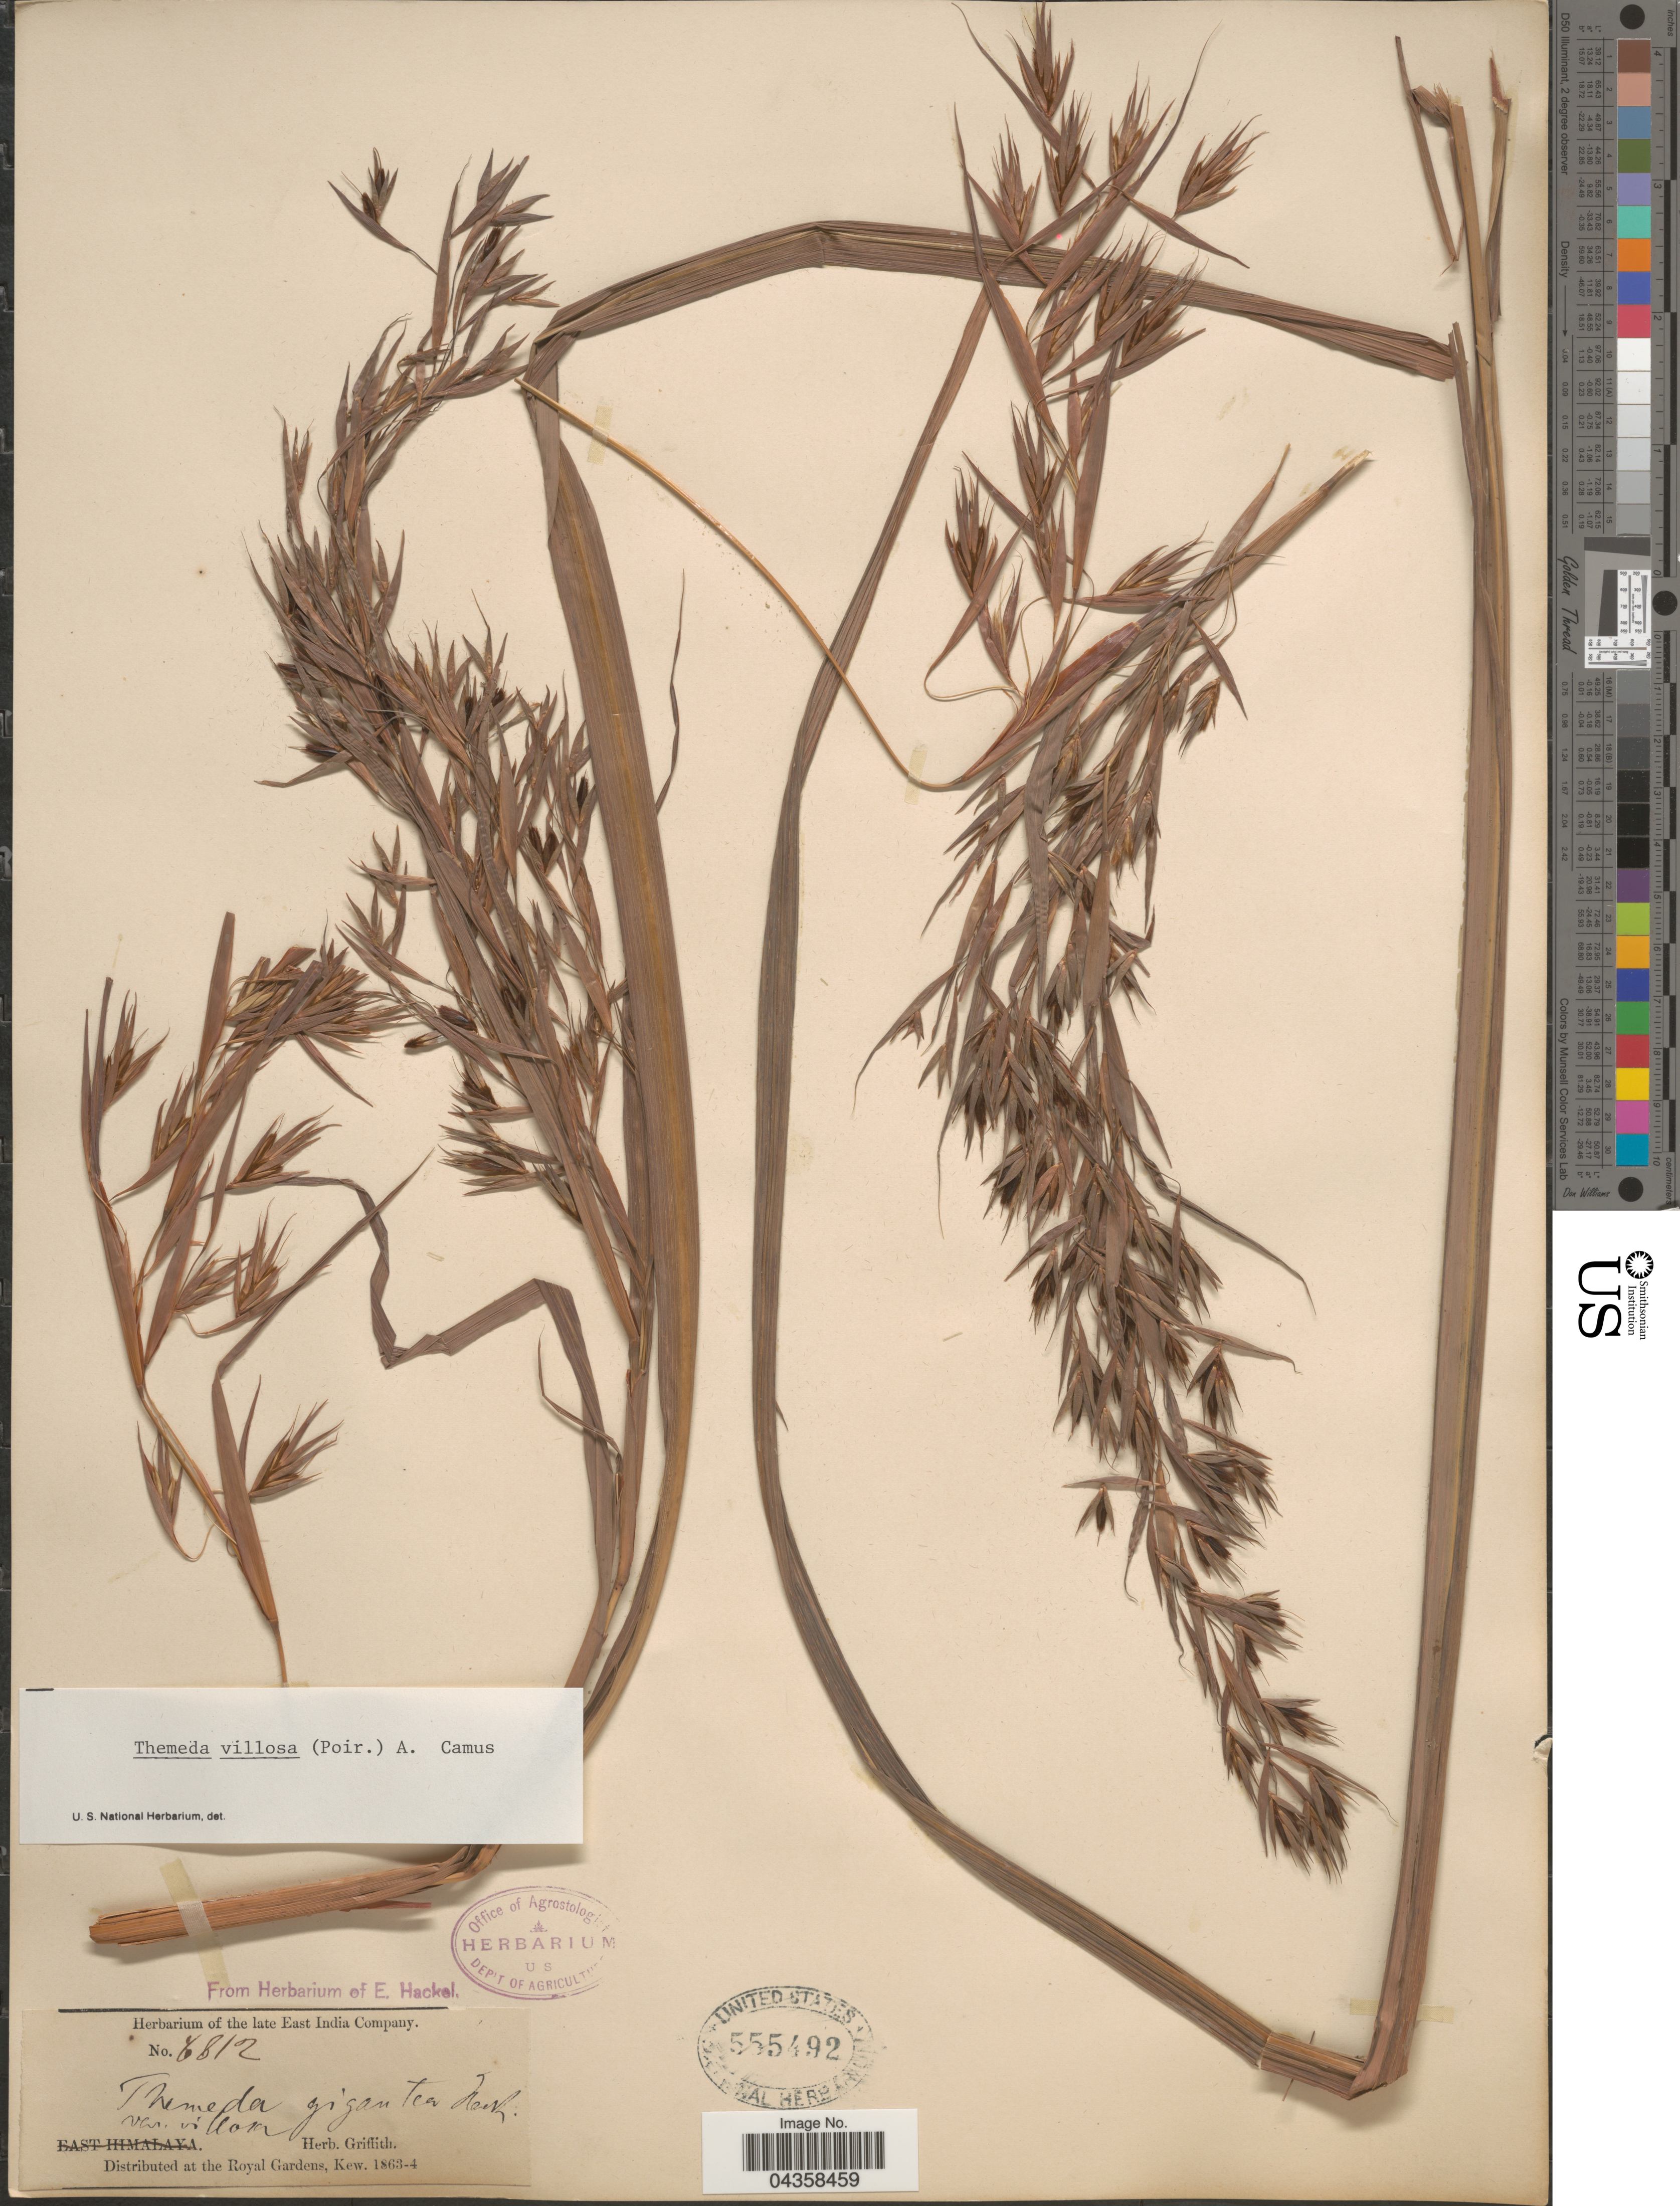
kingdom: Plantae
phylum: Tracheophyta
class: Liliopsida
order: Poales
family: Poaceae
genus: Themeda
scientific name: Themeda villosa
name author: (Lam.) A. Camus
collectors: ex herb. Griffith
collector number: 6812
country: India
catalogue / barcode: US 555492